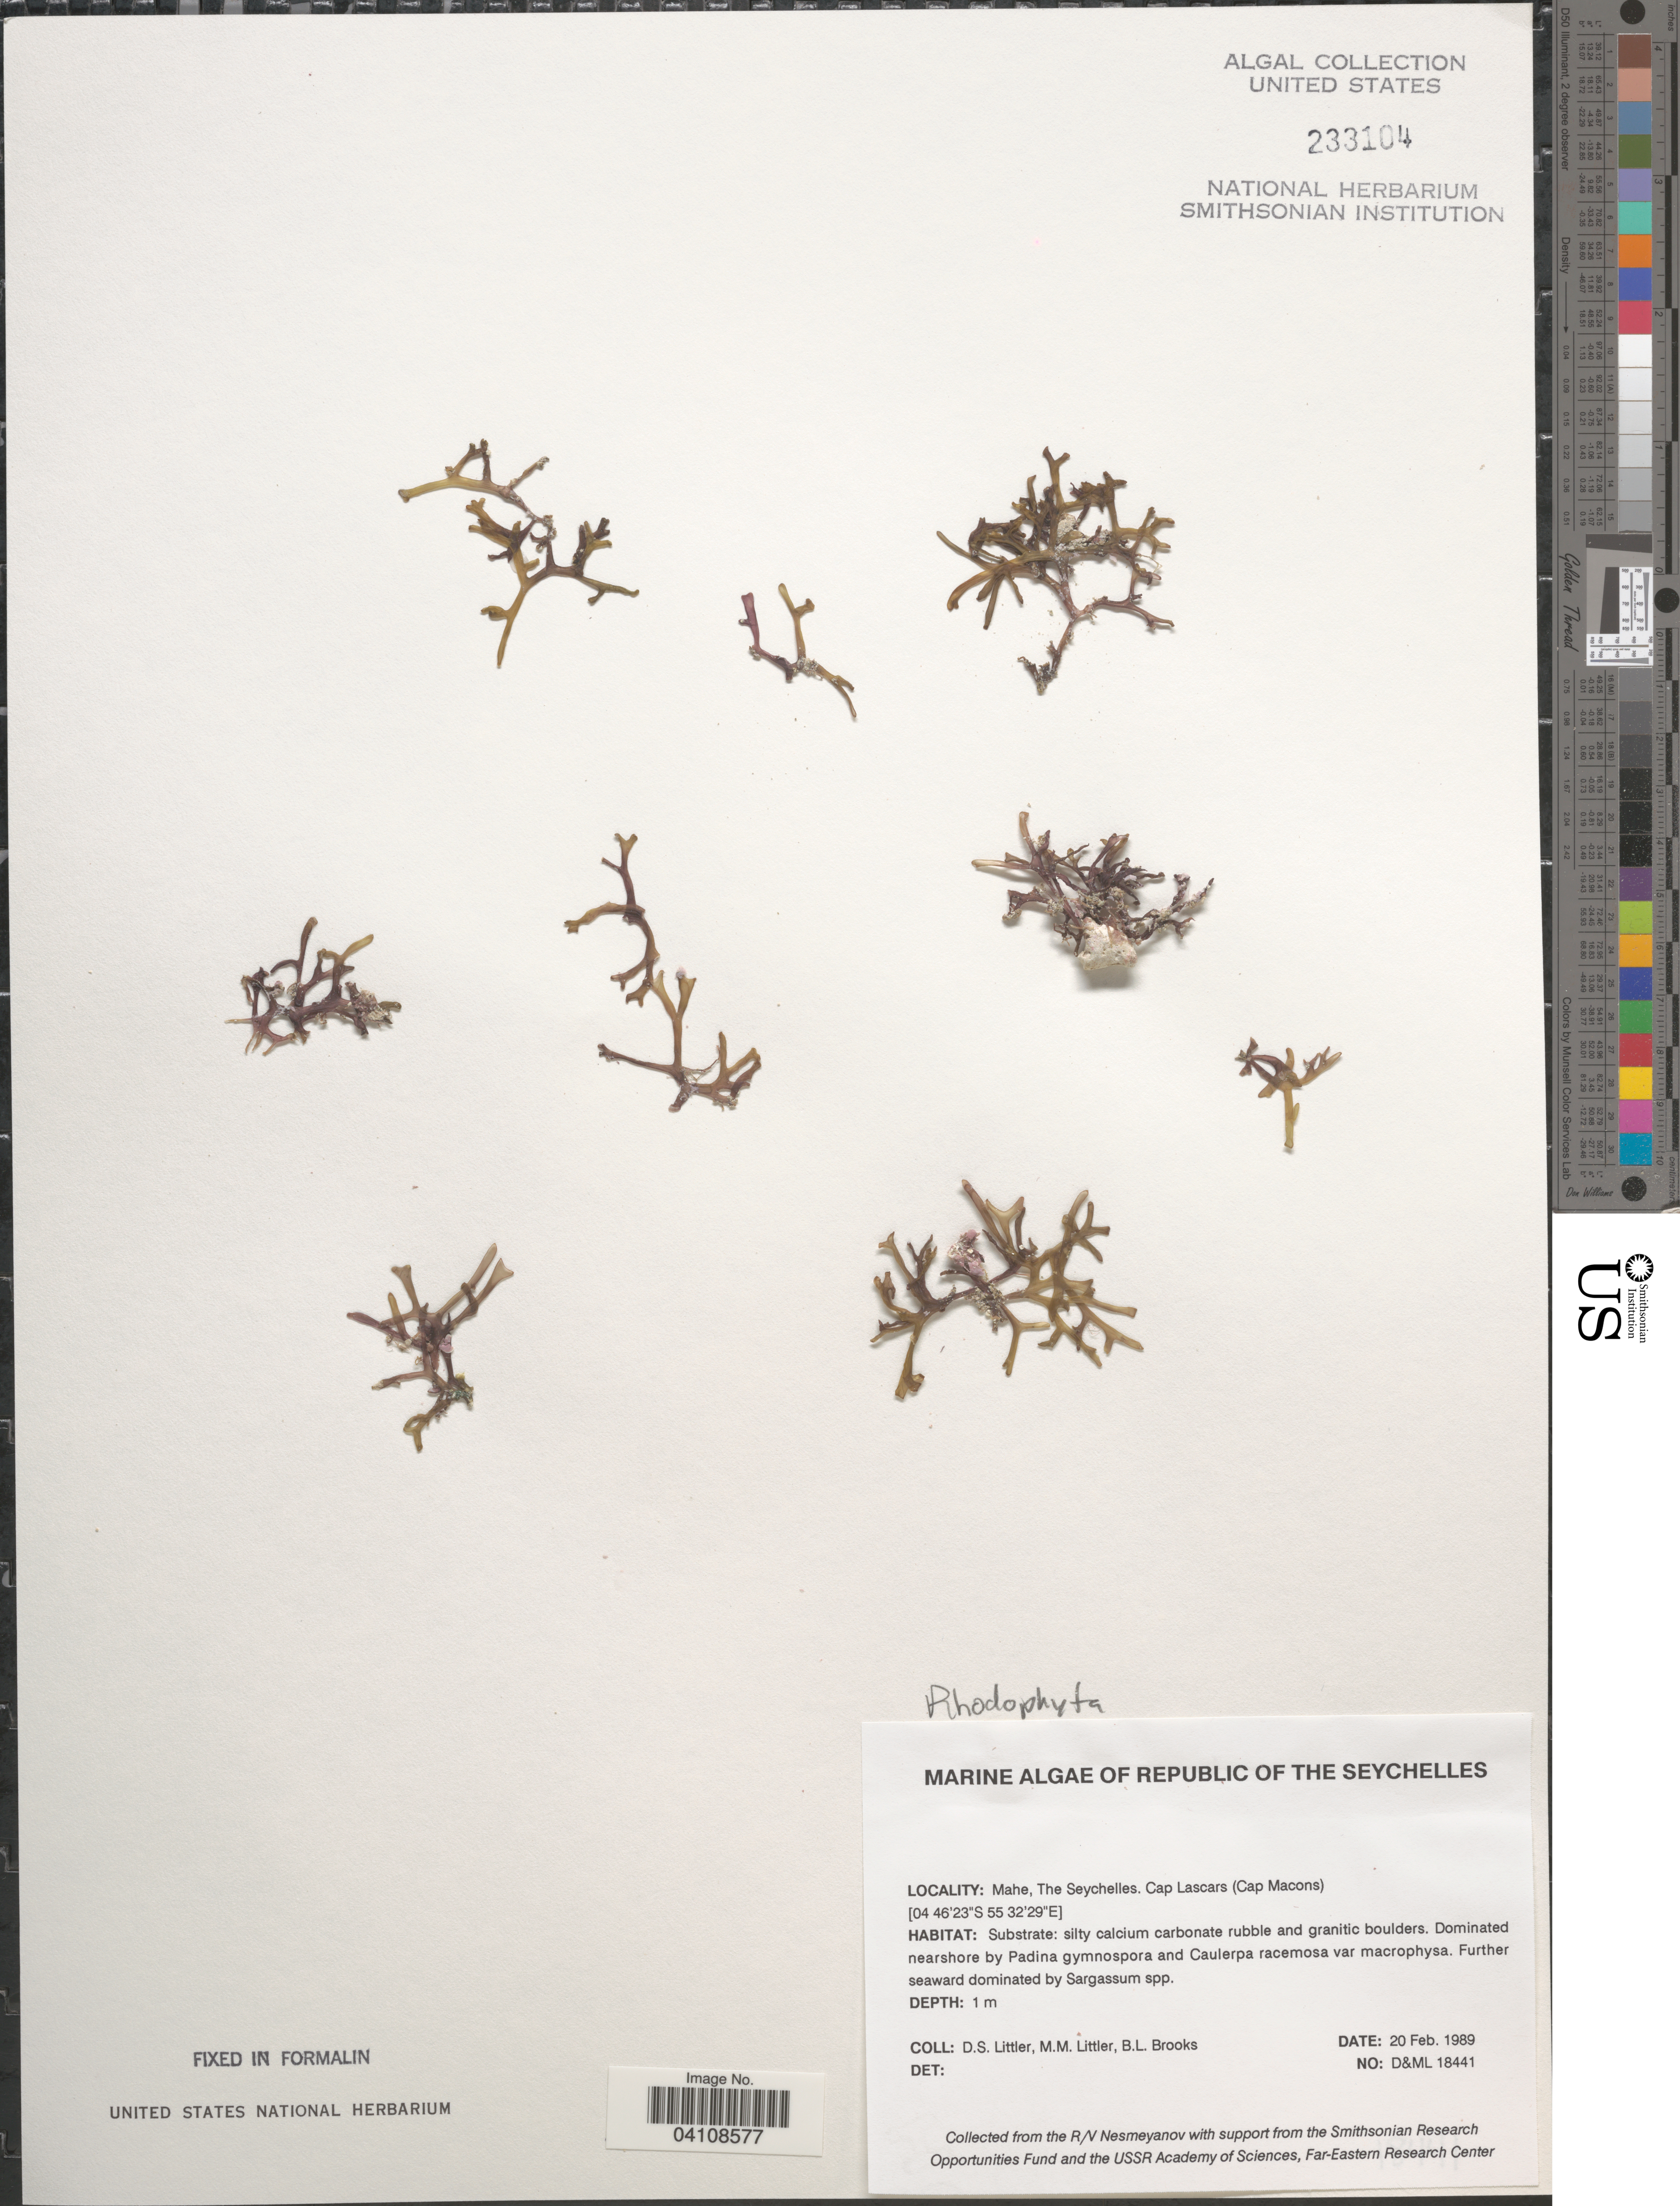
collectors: D. S. Littler & B. Brooks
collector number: D&ML18441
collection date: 1989-02-20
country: Seychelles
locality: Republic of The Seychelles. Mahe. Cap Lascars (Cap Macons).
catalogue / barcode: US 233104